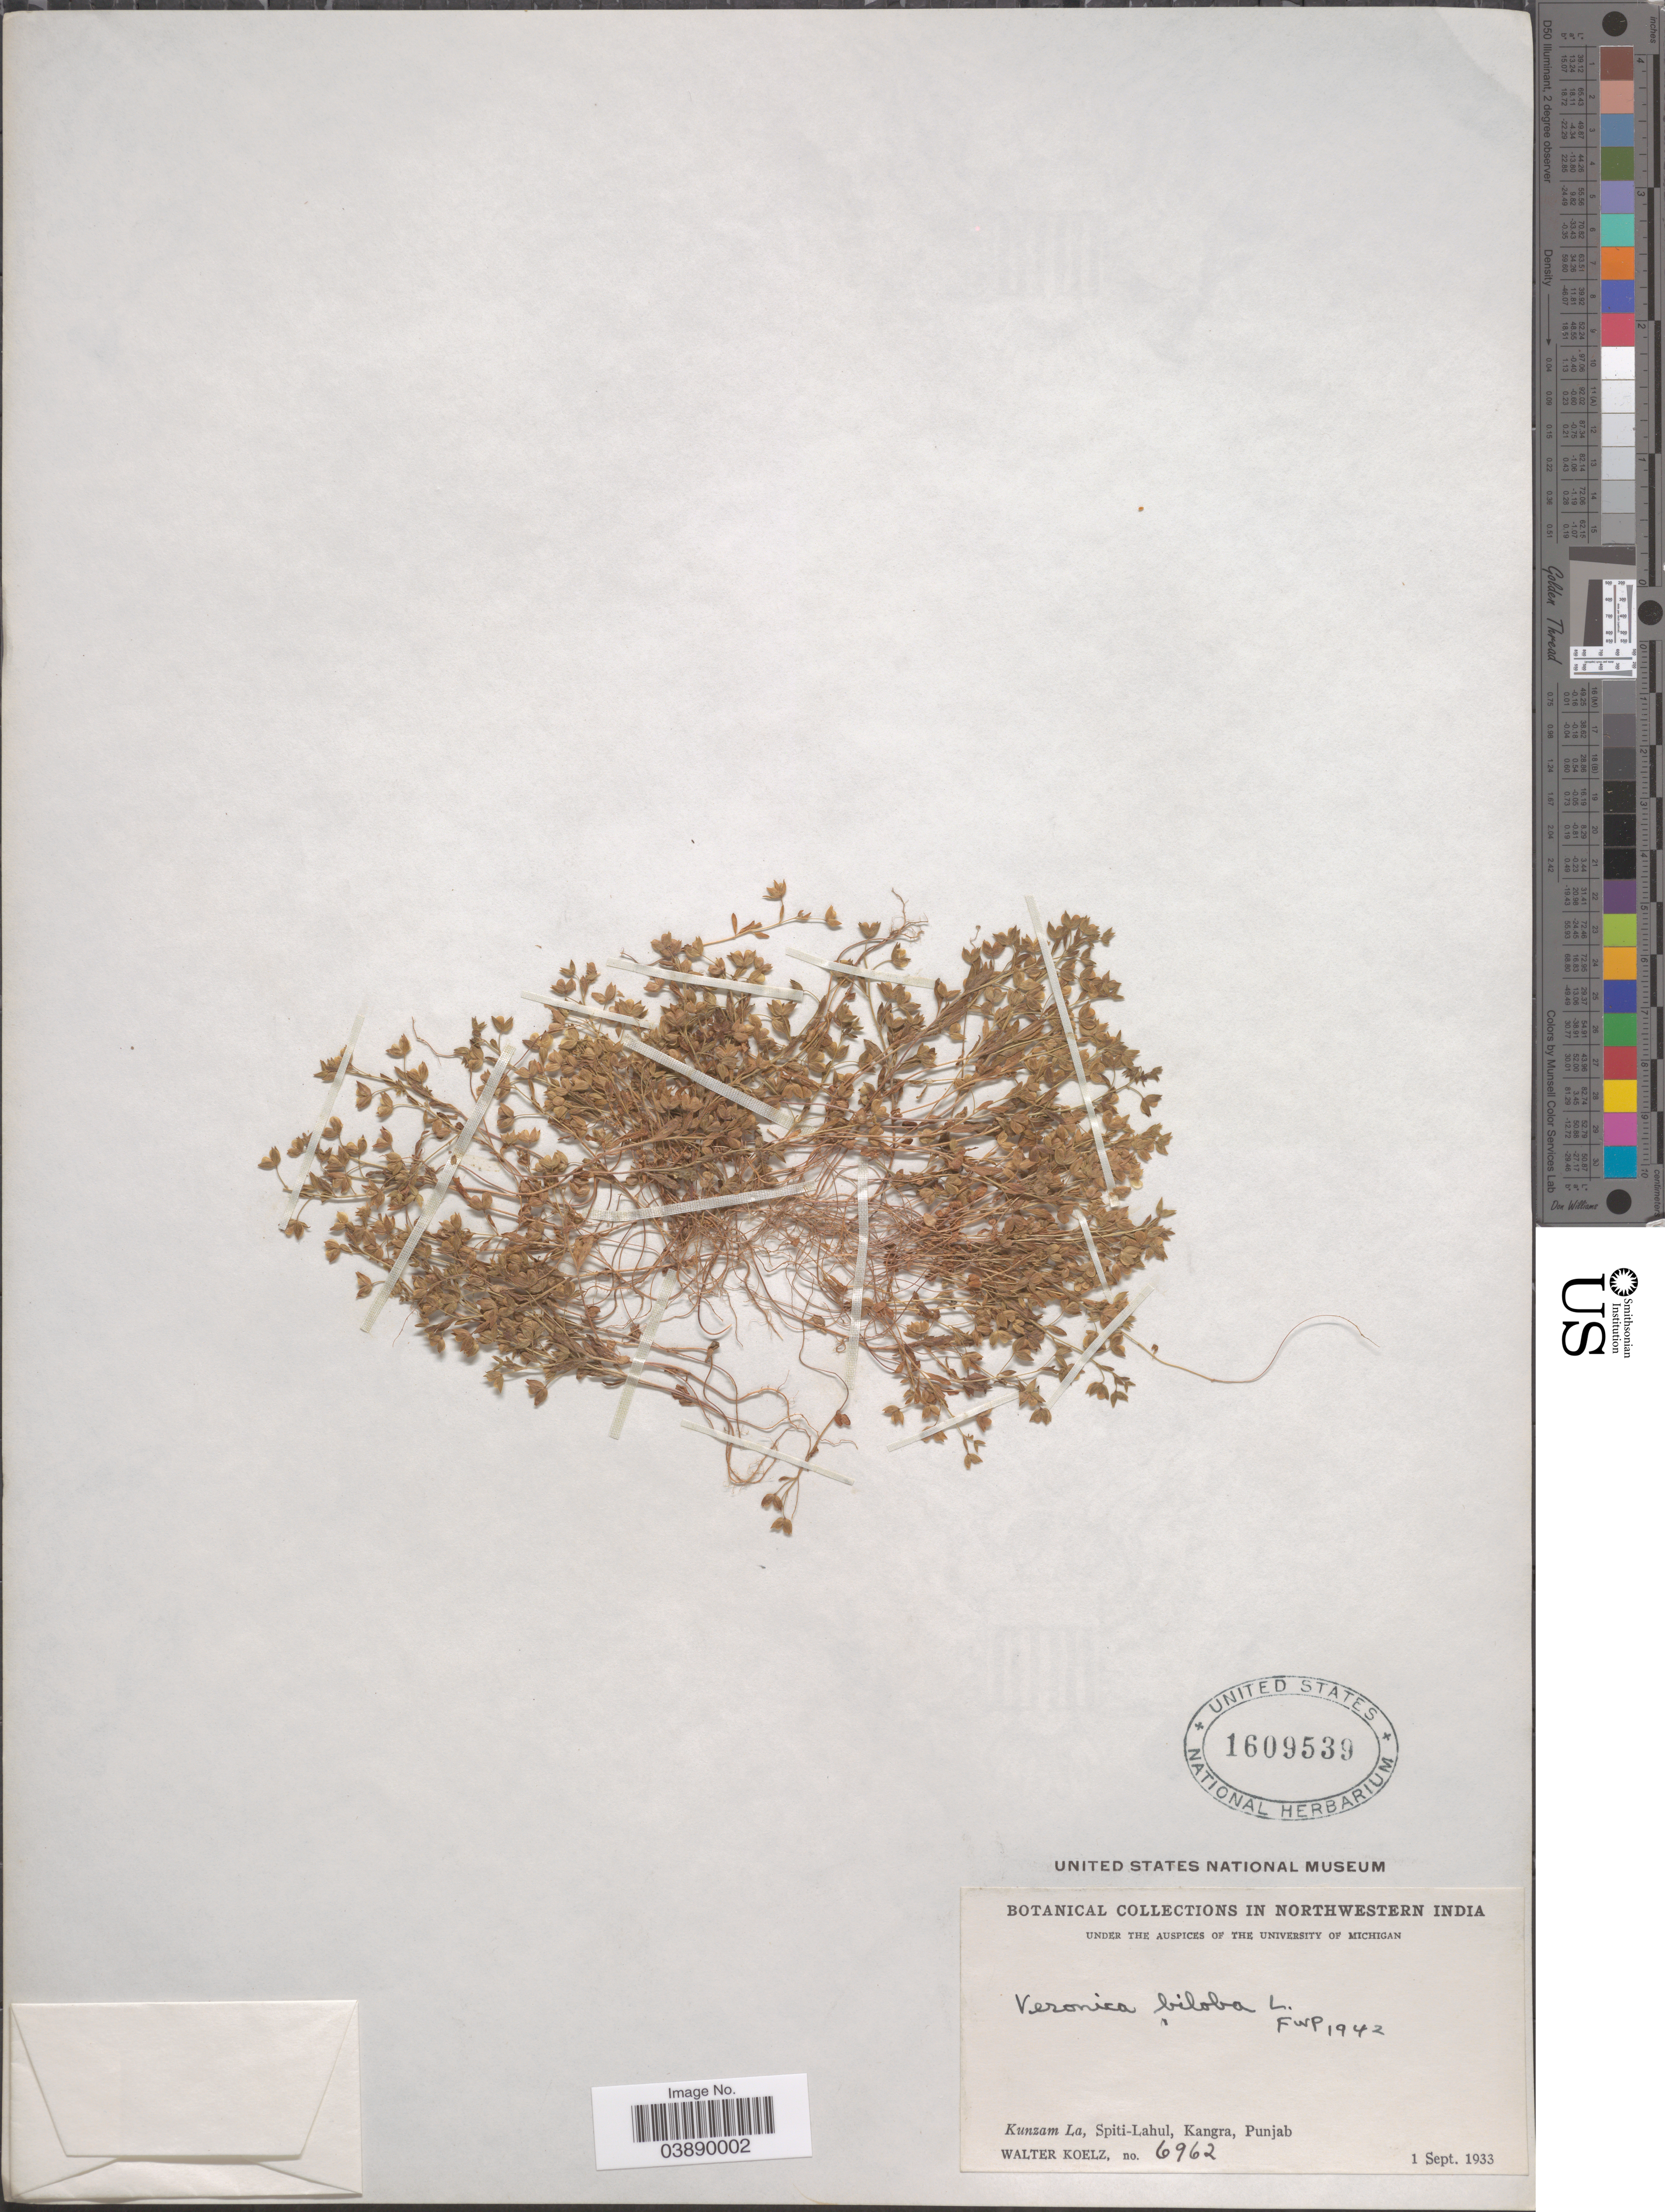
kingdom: Plantae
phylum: Tracheophyta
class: Magnoliopsida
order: Lamiales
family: Plantaginaceae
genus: Veronica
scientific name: Veronica biloba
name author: Schreb. ex L.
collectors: W. N. Koelz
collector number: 6962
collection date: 1933-09-01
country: India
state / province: Punjab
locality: Northwestern India. Kunzam La, Spiti-Lahul, Kangra.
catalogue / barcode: US 1609539